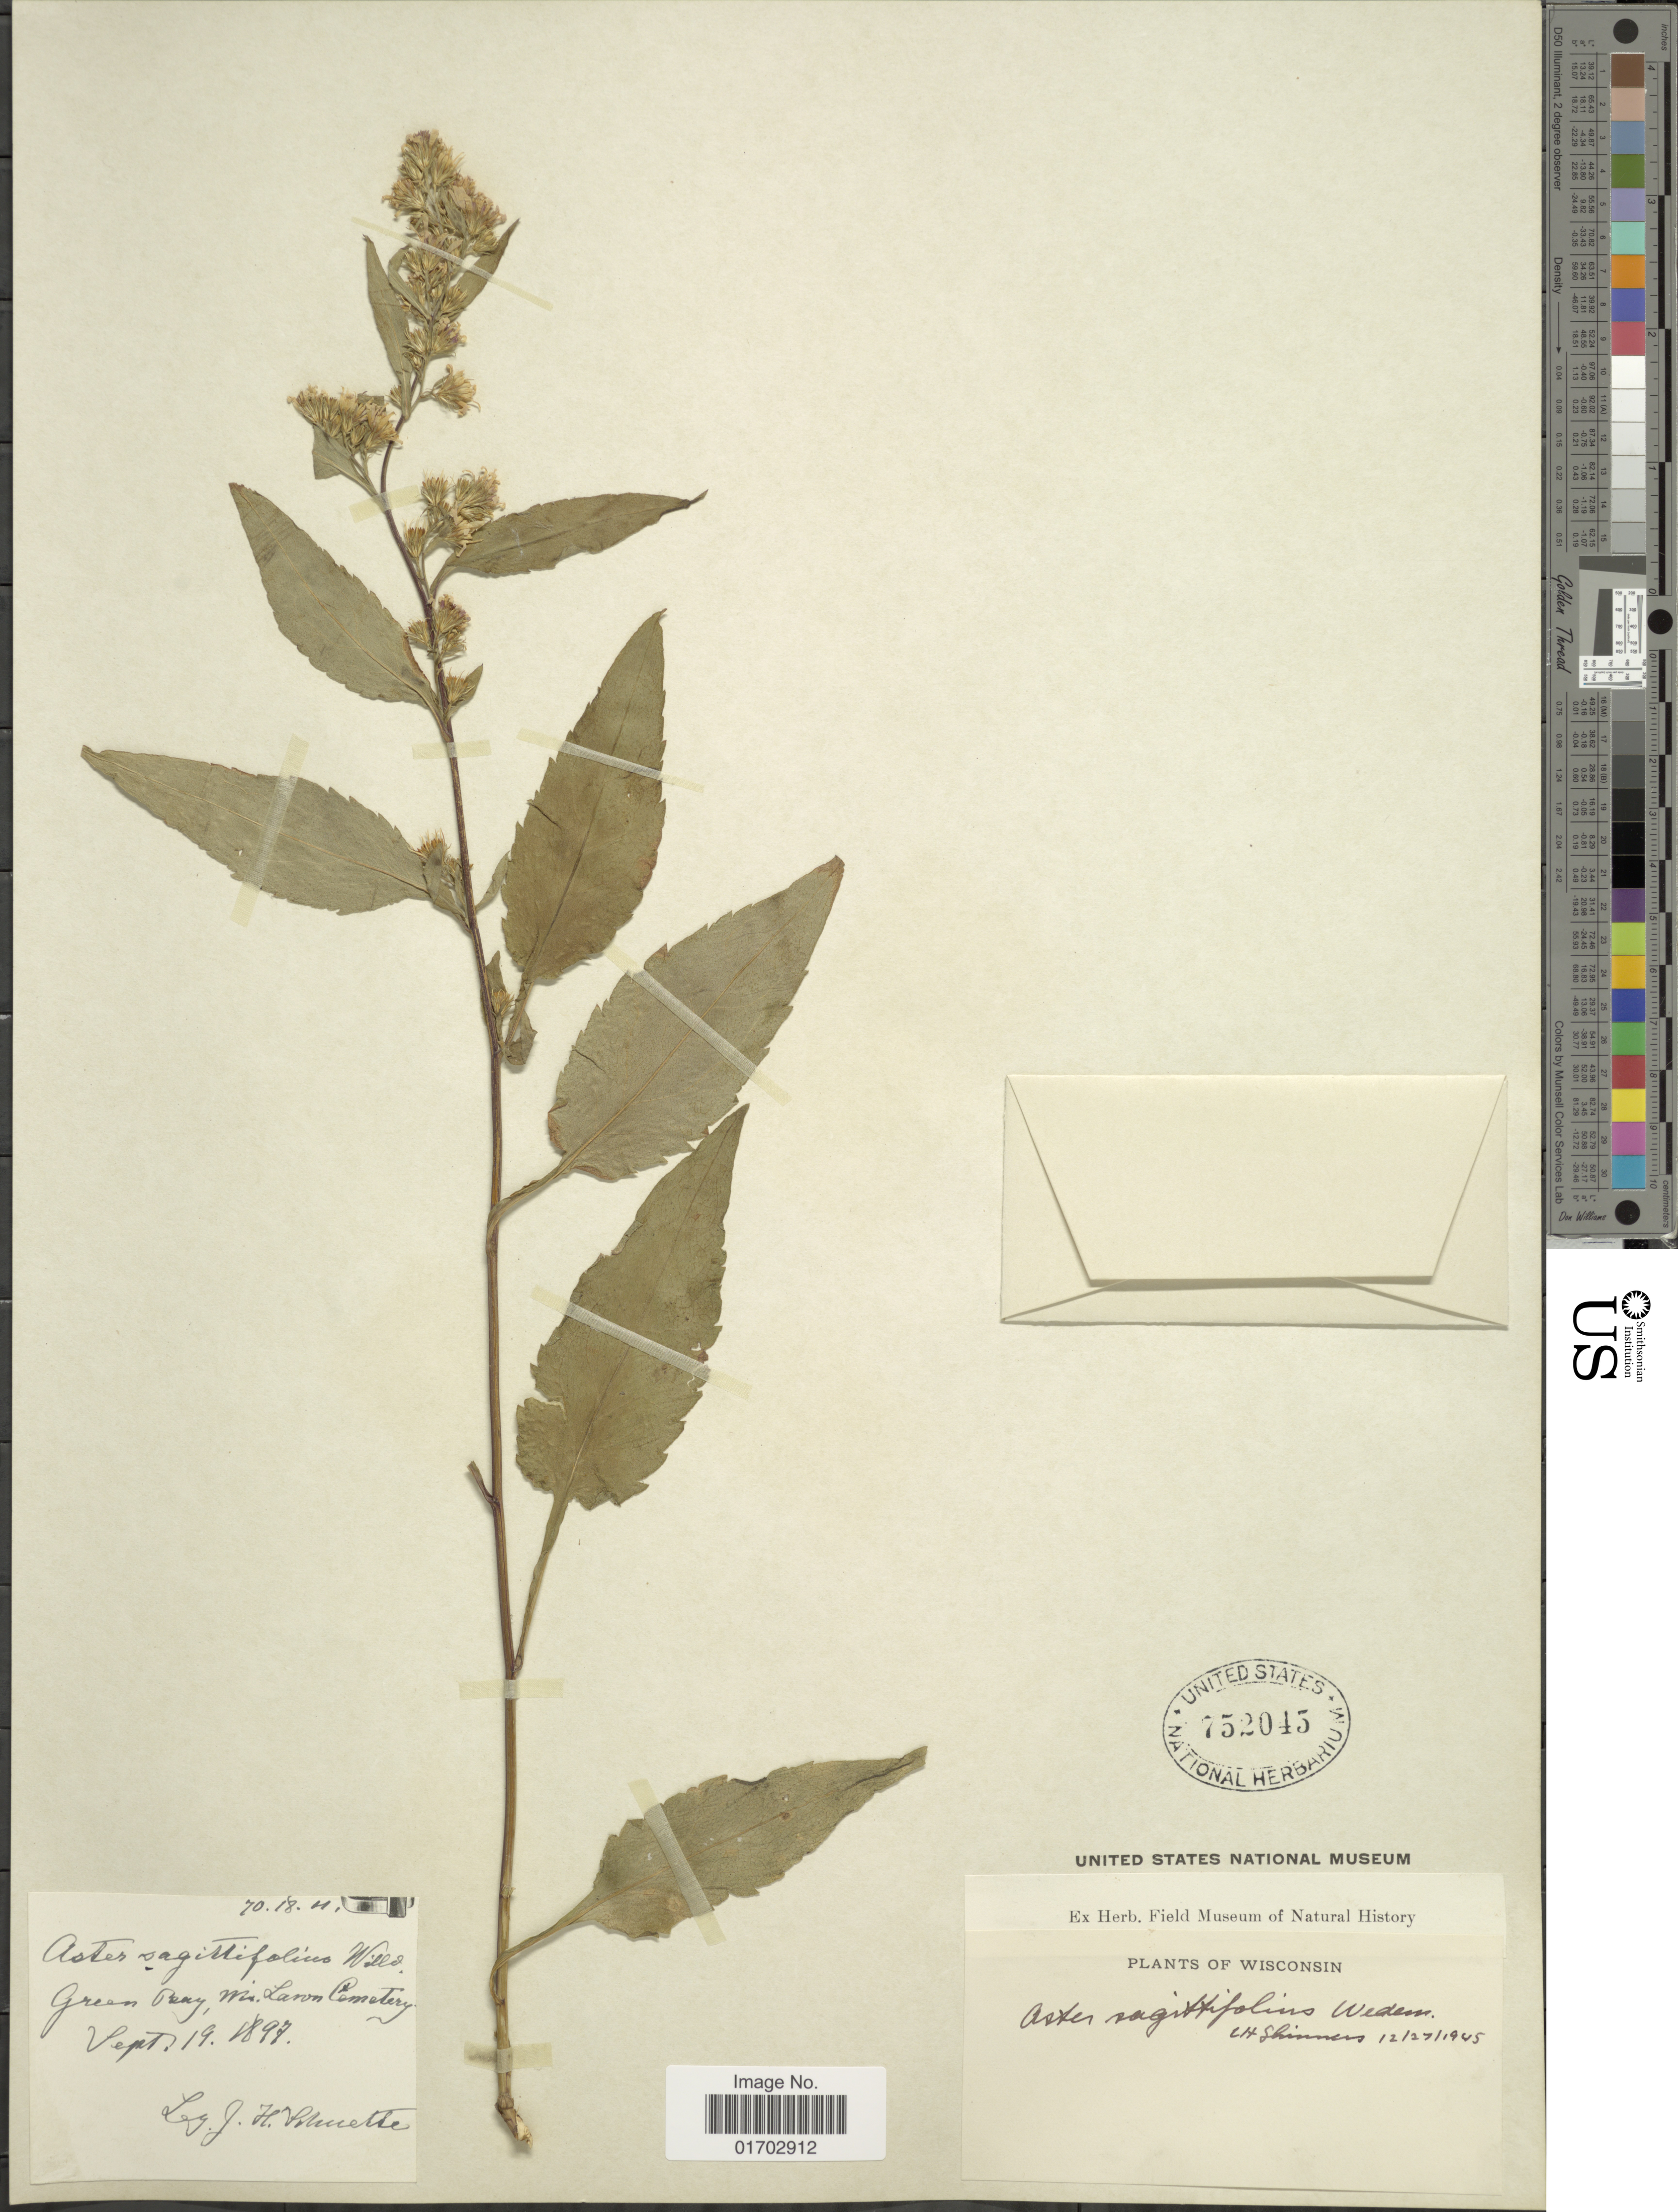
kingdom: Plantae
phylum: Tracheophyta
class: Magnoliopsida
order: Asterales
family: Asteraceae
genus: Symphyotrichum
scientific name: Symphyotrichum sagittifolium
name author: (Wedem. ex Willd.) G.L. Nesom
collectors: J. Schnette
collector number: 70184*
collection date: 1897-09-19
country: United States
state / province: Wisconsin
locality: Green Bay, Lawn Cemetery.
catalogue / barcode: US 752045